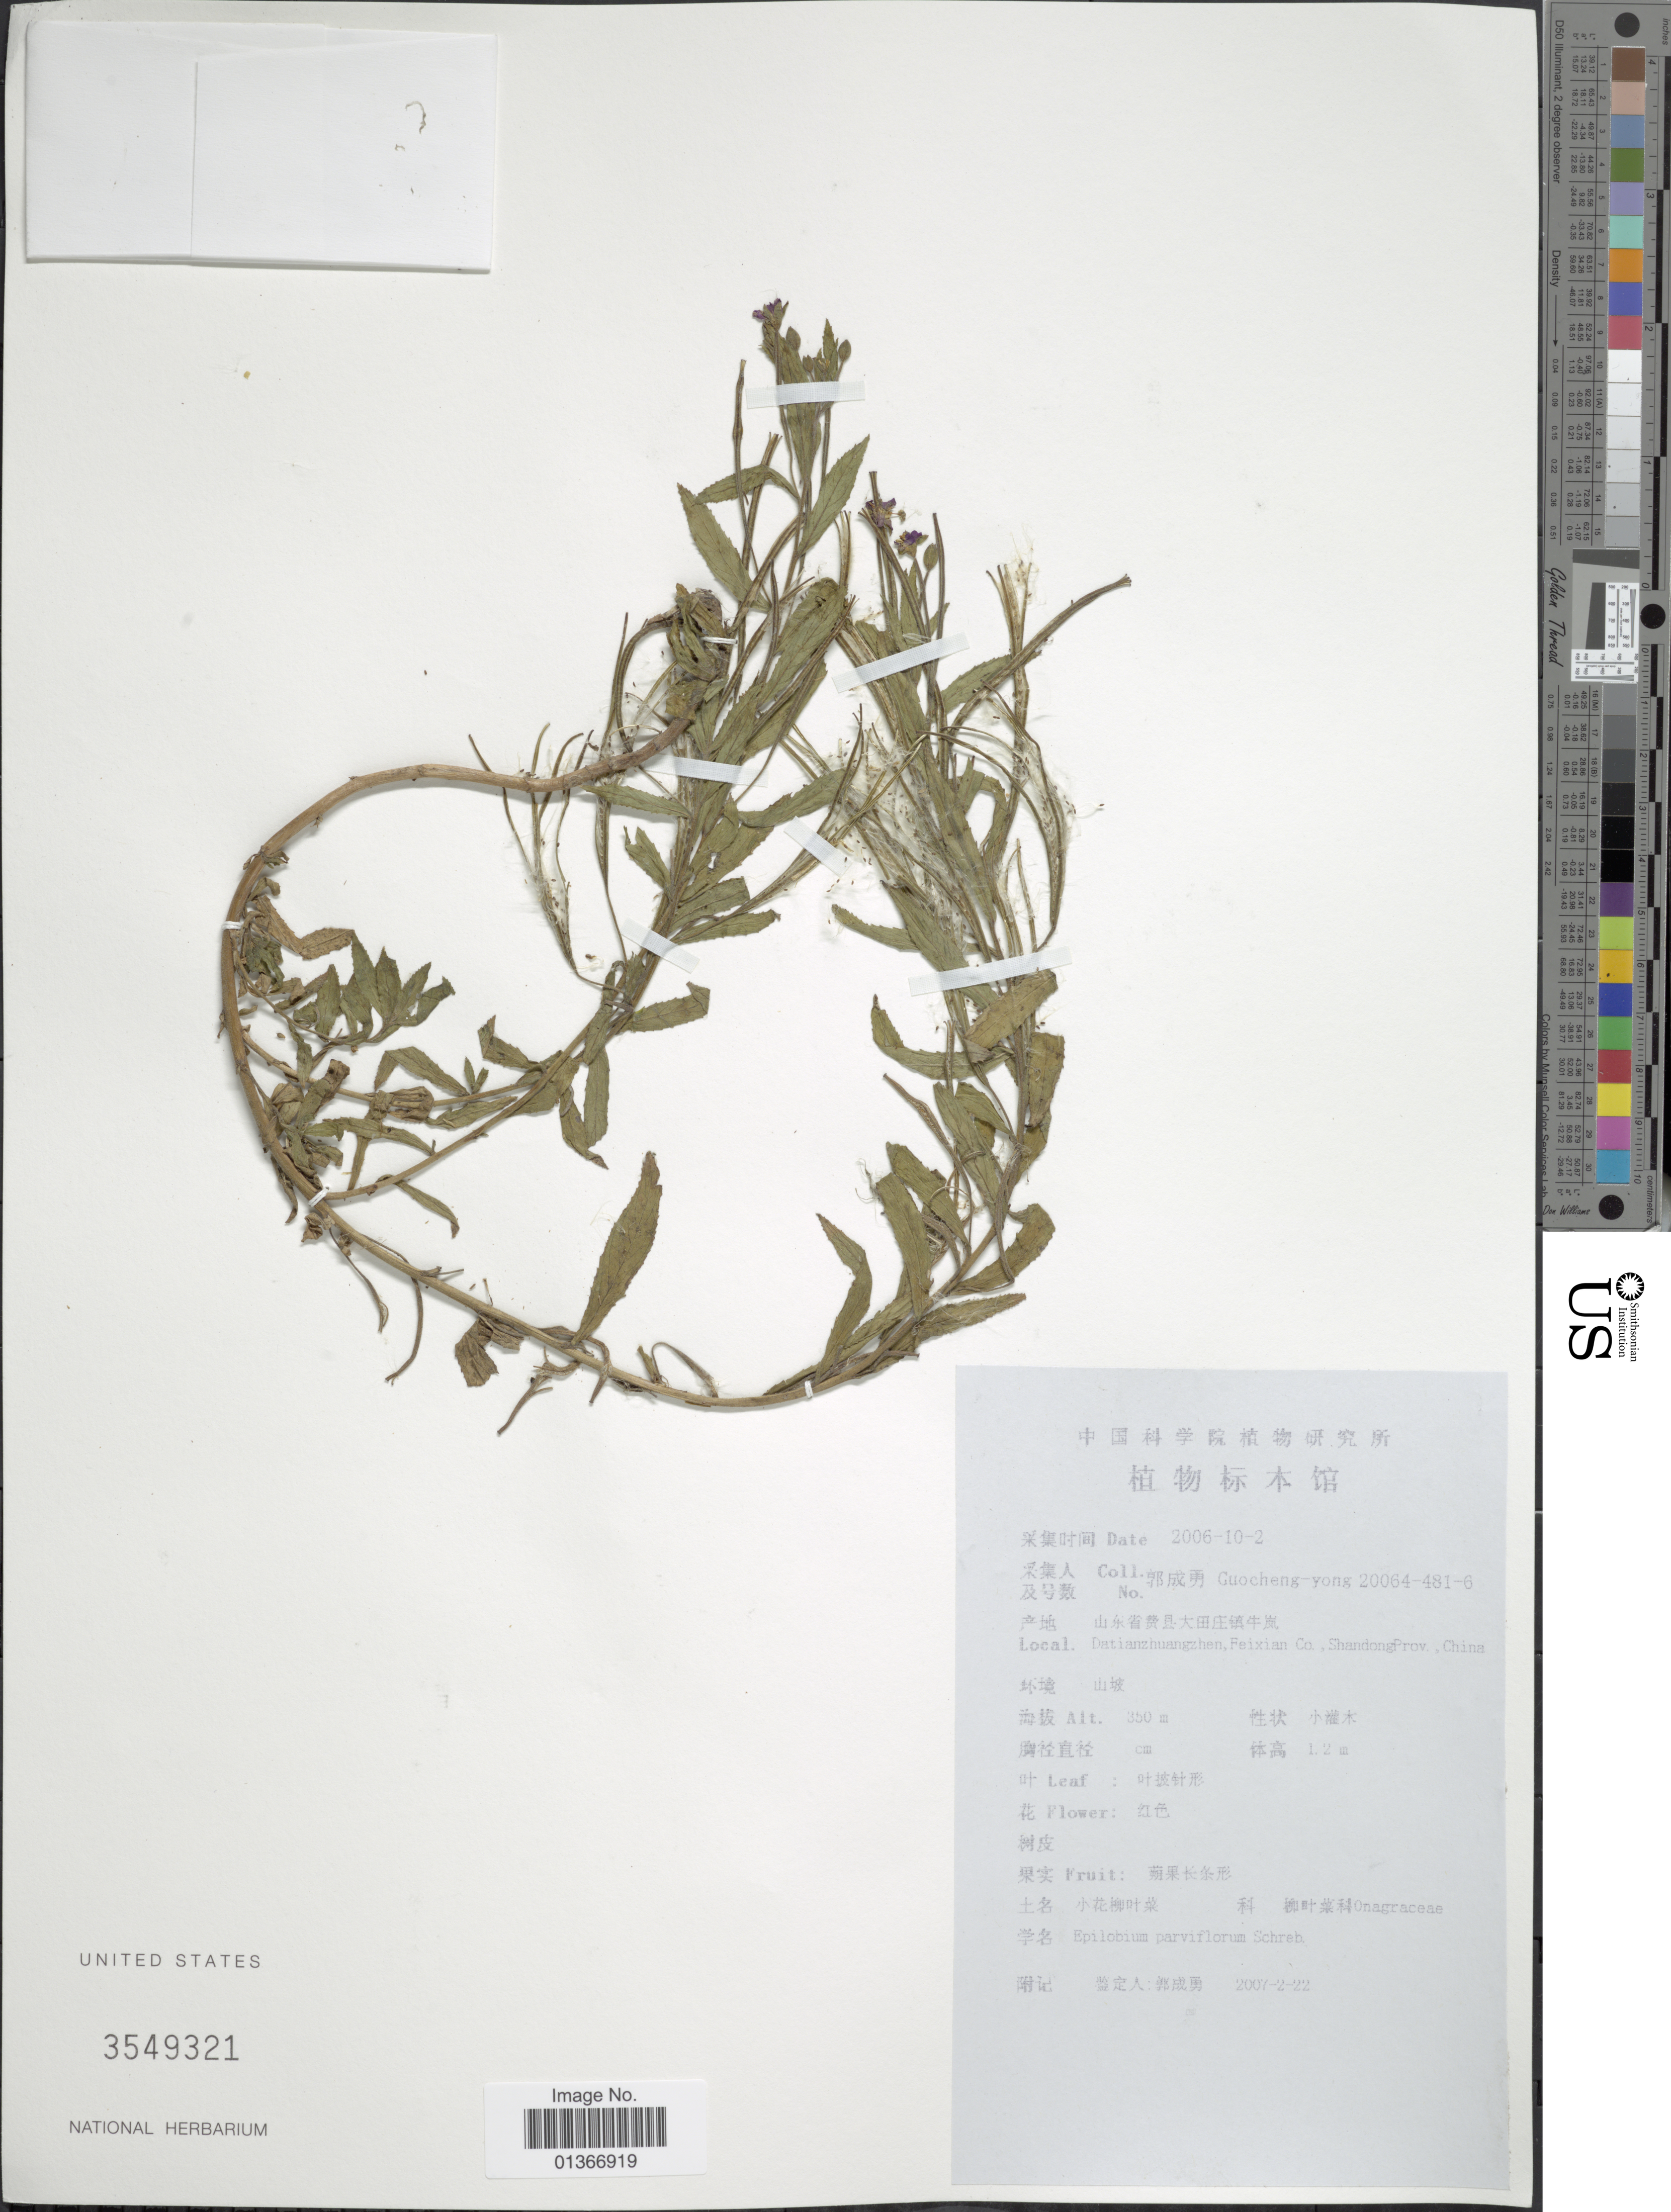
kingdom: Plantae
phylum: Tracheophyta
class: Magnoliopsida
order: Myrtales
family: Onagraceae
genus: Epilobium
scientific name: Epilobium parviflorum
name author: Schreb.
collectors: Guo cheng-yong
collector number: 20064-481-6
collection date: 2006-10-02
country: China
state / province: Shandong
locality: Datianzhuangzhen, Feixian Co., Shandong Prov.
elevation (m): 350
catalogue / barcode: US 3549321